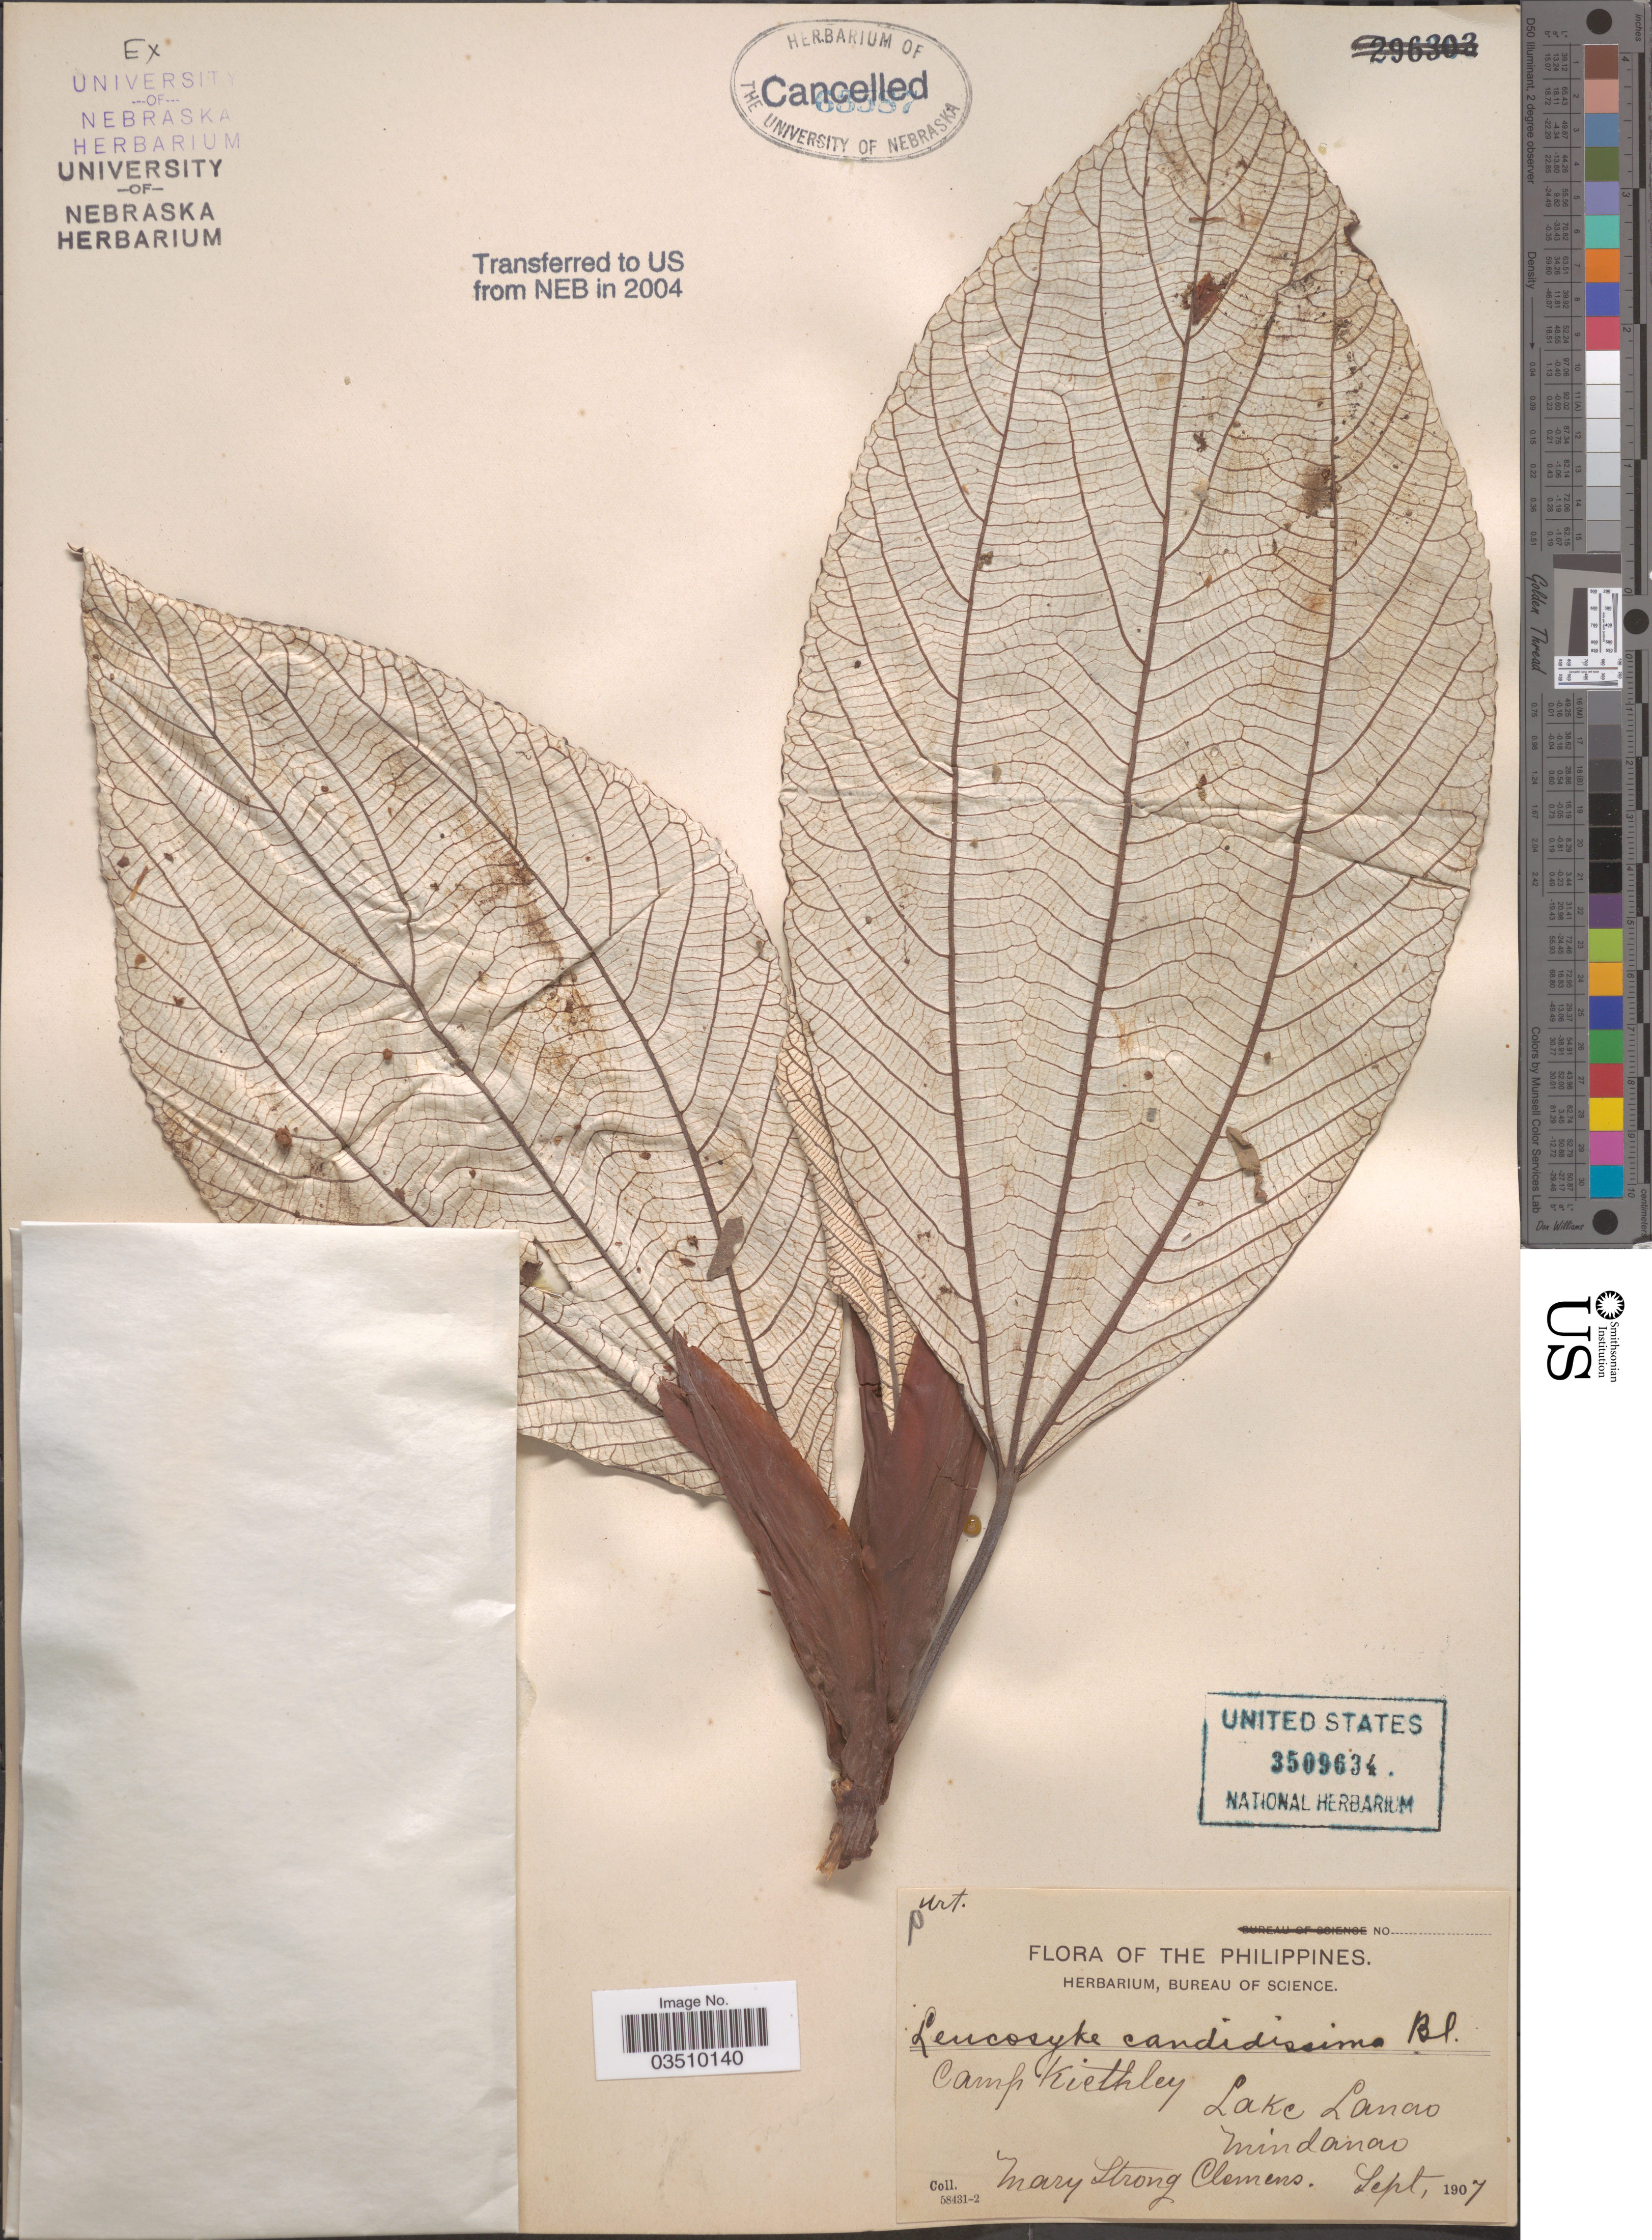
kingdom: Plantae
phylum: Tracheophyta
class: Magnoliopsida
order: Rosales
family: Urticaceae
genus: Leucosyke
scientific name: Leucosyke nivea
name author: C.B. Rob.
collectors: M. S. Clemens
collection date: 1907-09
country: Philippines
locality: Camp Kiethley. Lake Lanao. Mindanao.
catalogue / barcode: US 3509634